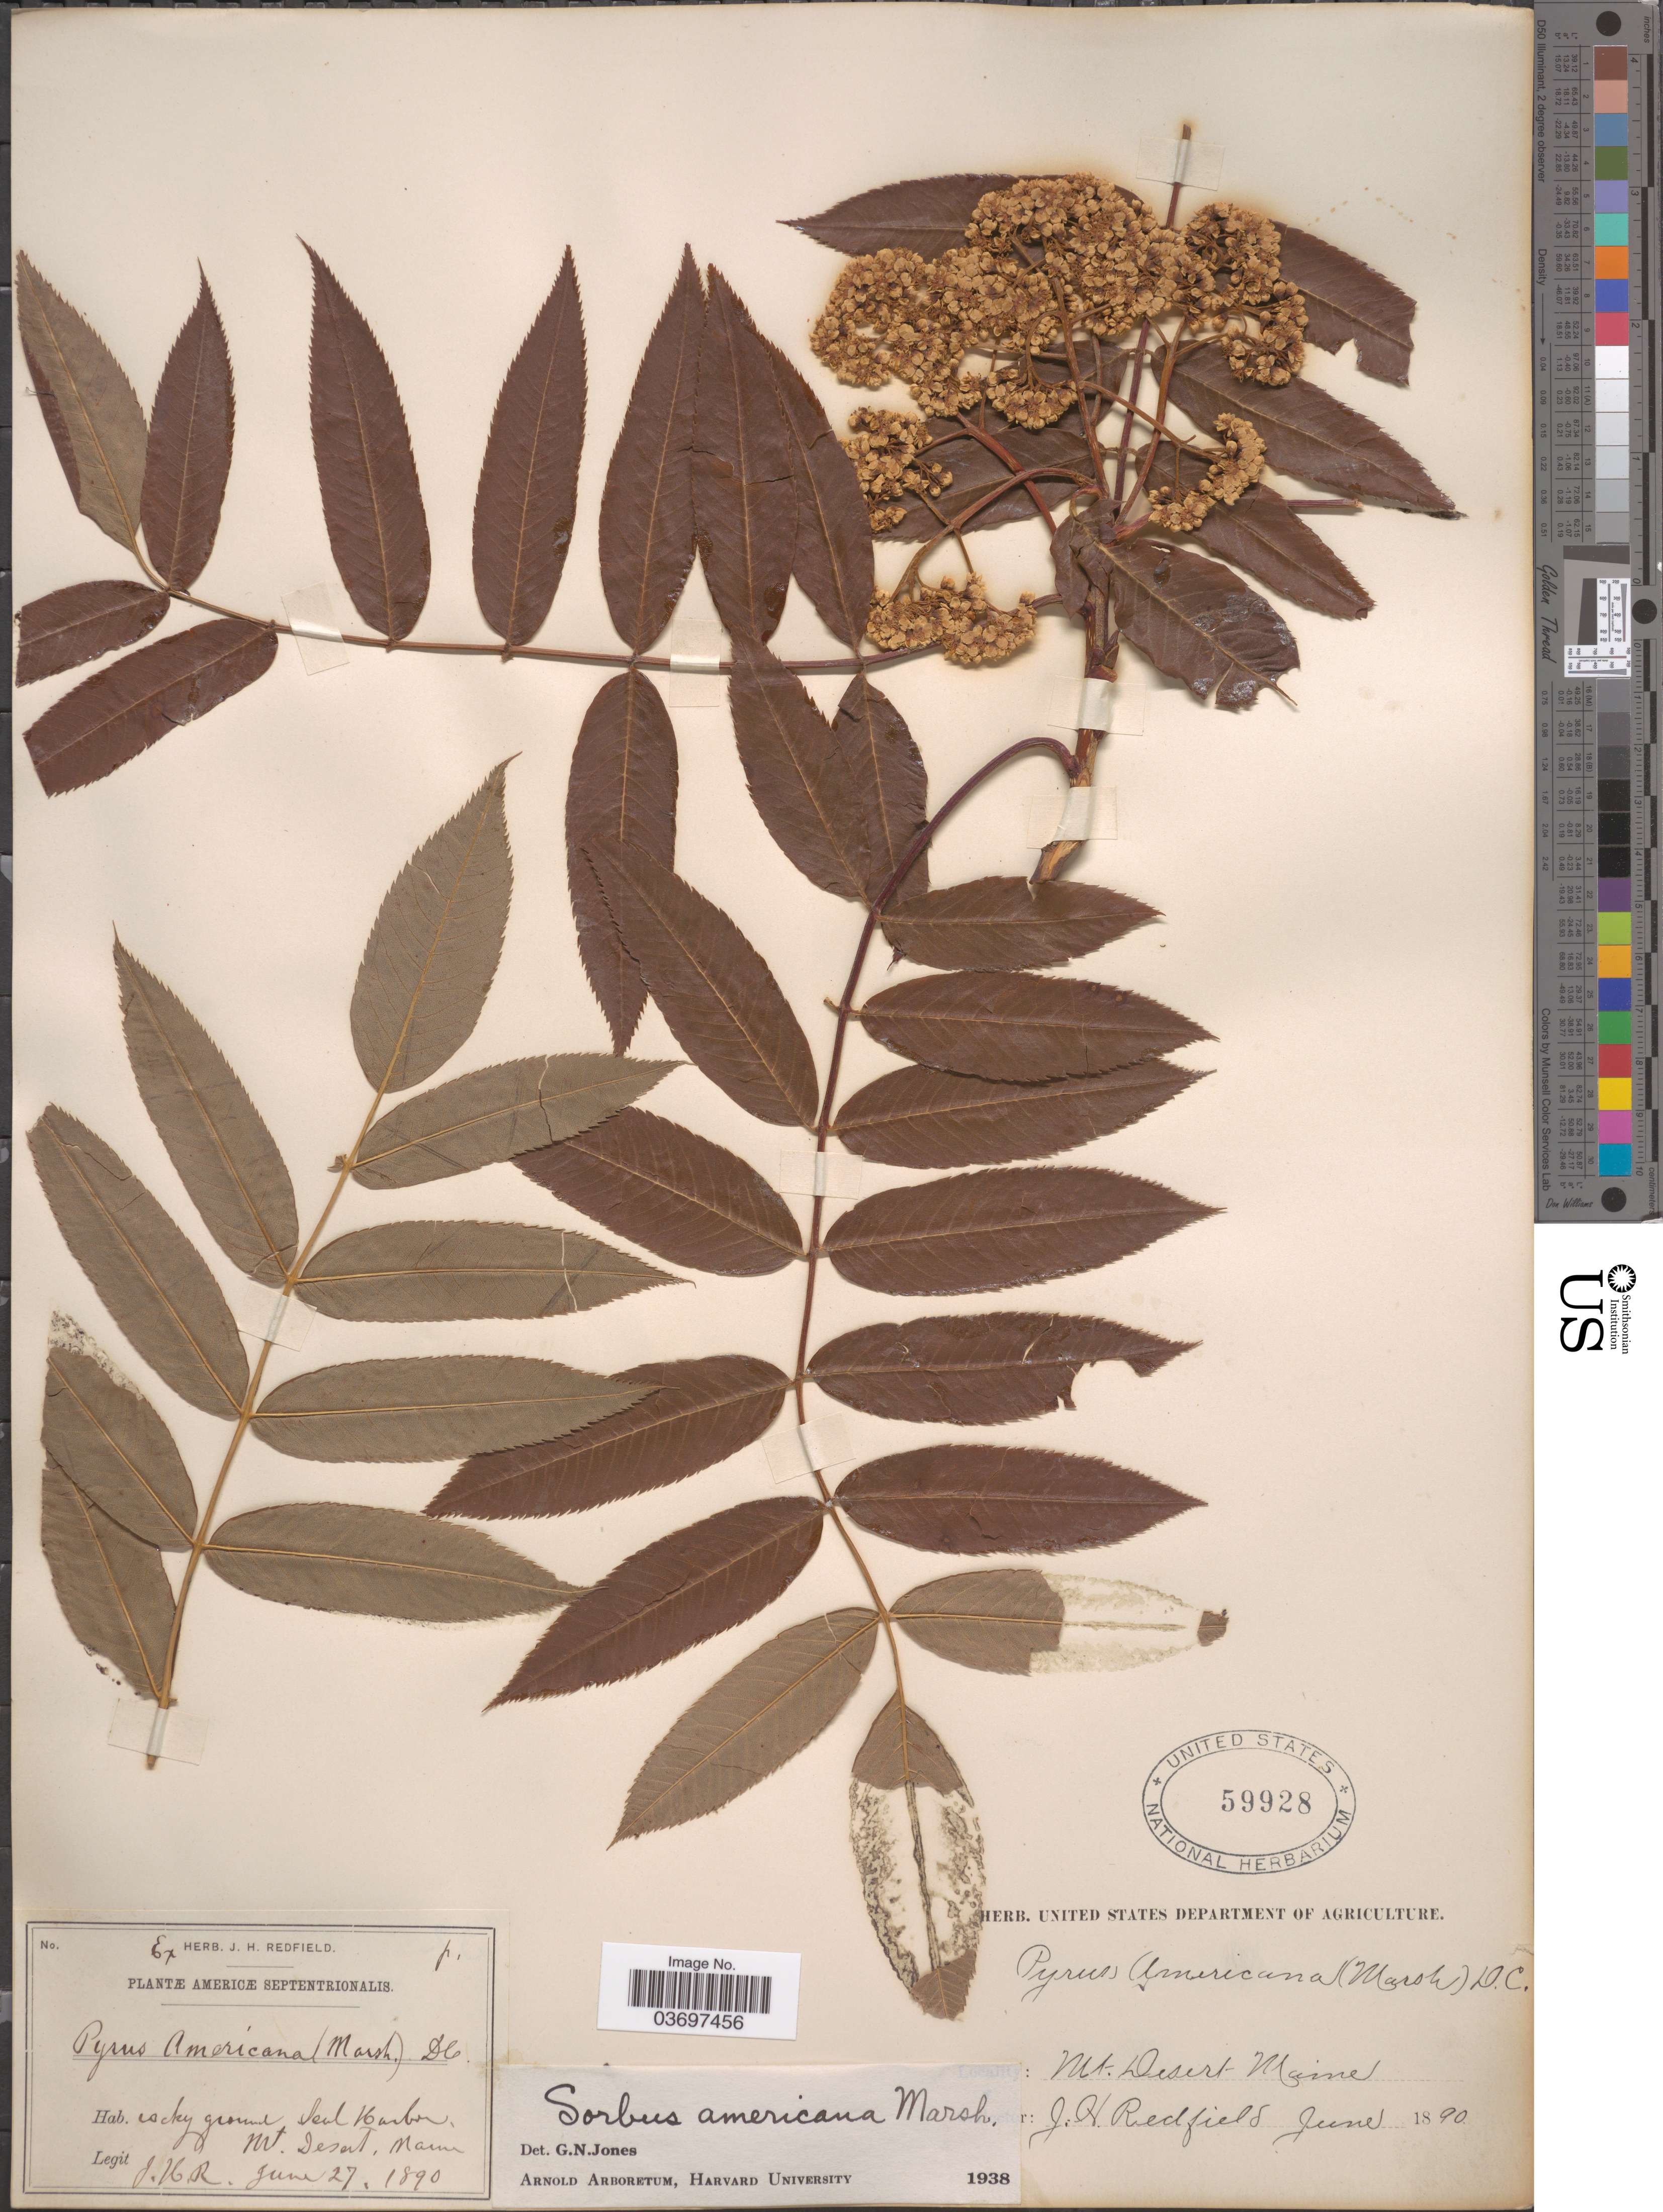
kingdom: Plantae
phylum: Tracheophyta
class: Magnoliopsida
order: Rosales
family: Rosaceae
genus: Sorbus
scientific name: Sorbus americana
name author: Marshall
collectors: J. Redfield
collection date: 1890-06-27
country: United States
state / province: Maine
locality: Americæ Septentrionalis. Seal Harbor. Mt. Desert.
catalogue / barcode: US 59928